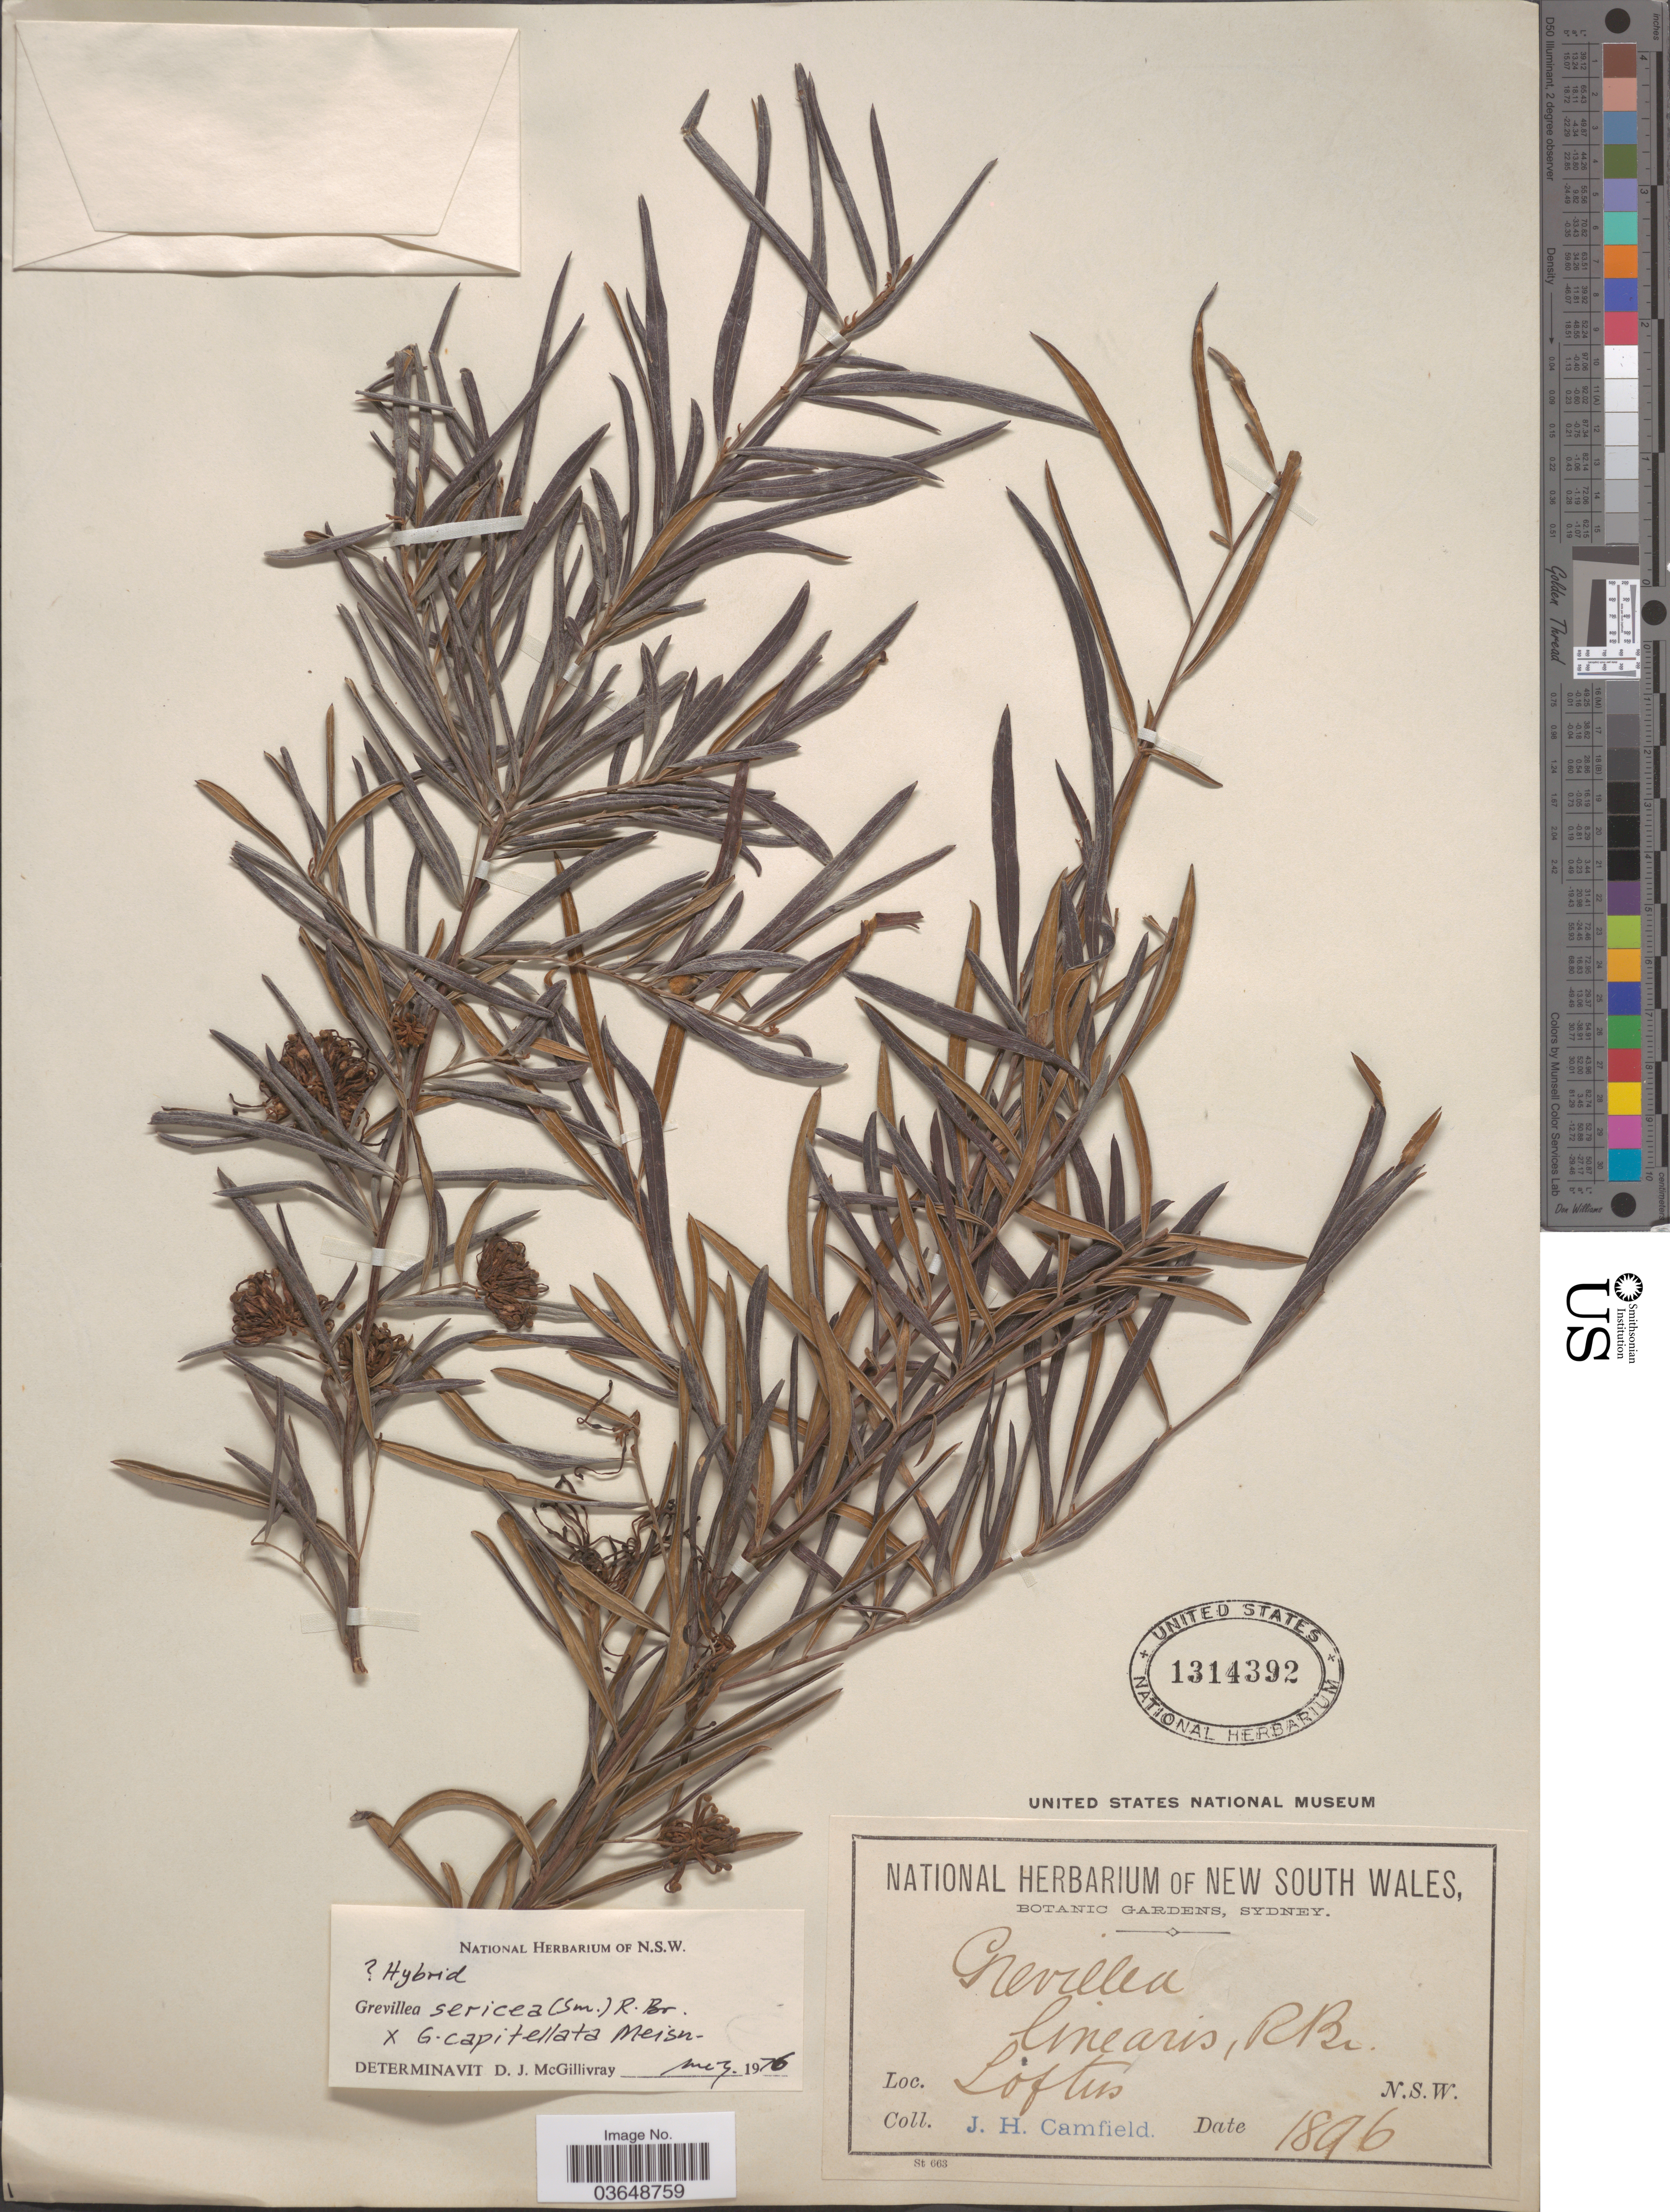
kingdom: Plantae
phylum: Tracheophyta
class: Magnoliopsida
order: Proteales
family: Proteaceae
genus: Grevillea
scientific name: Grevillea capitellata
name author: Meisn.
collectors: J. Camfield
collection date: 1896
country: Australia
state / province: New South Wales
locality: Loftus.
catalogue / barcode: US 1314392